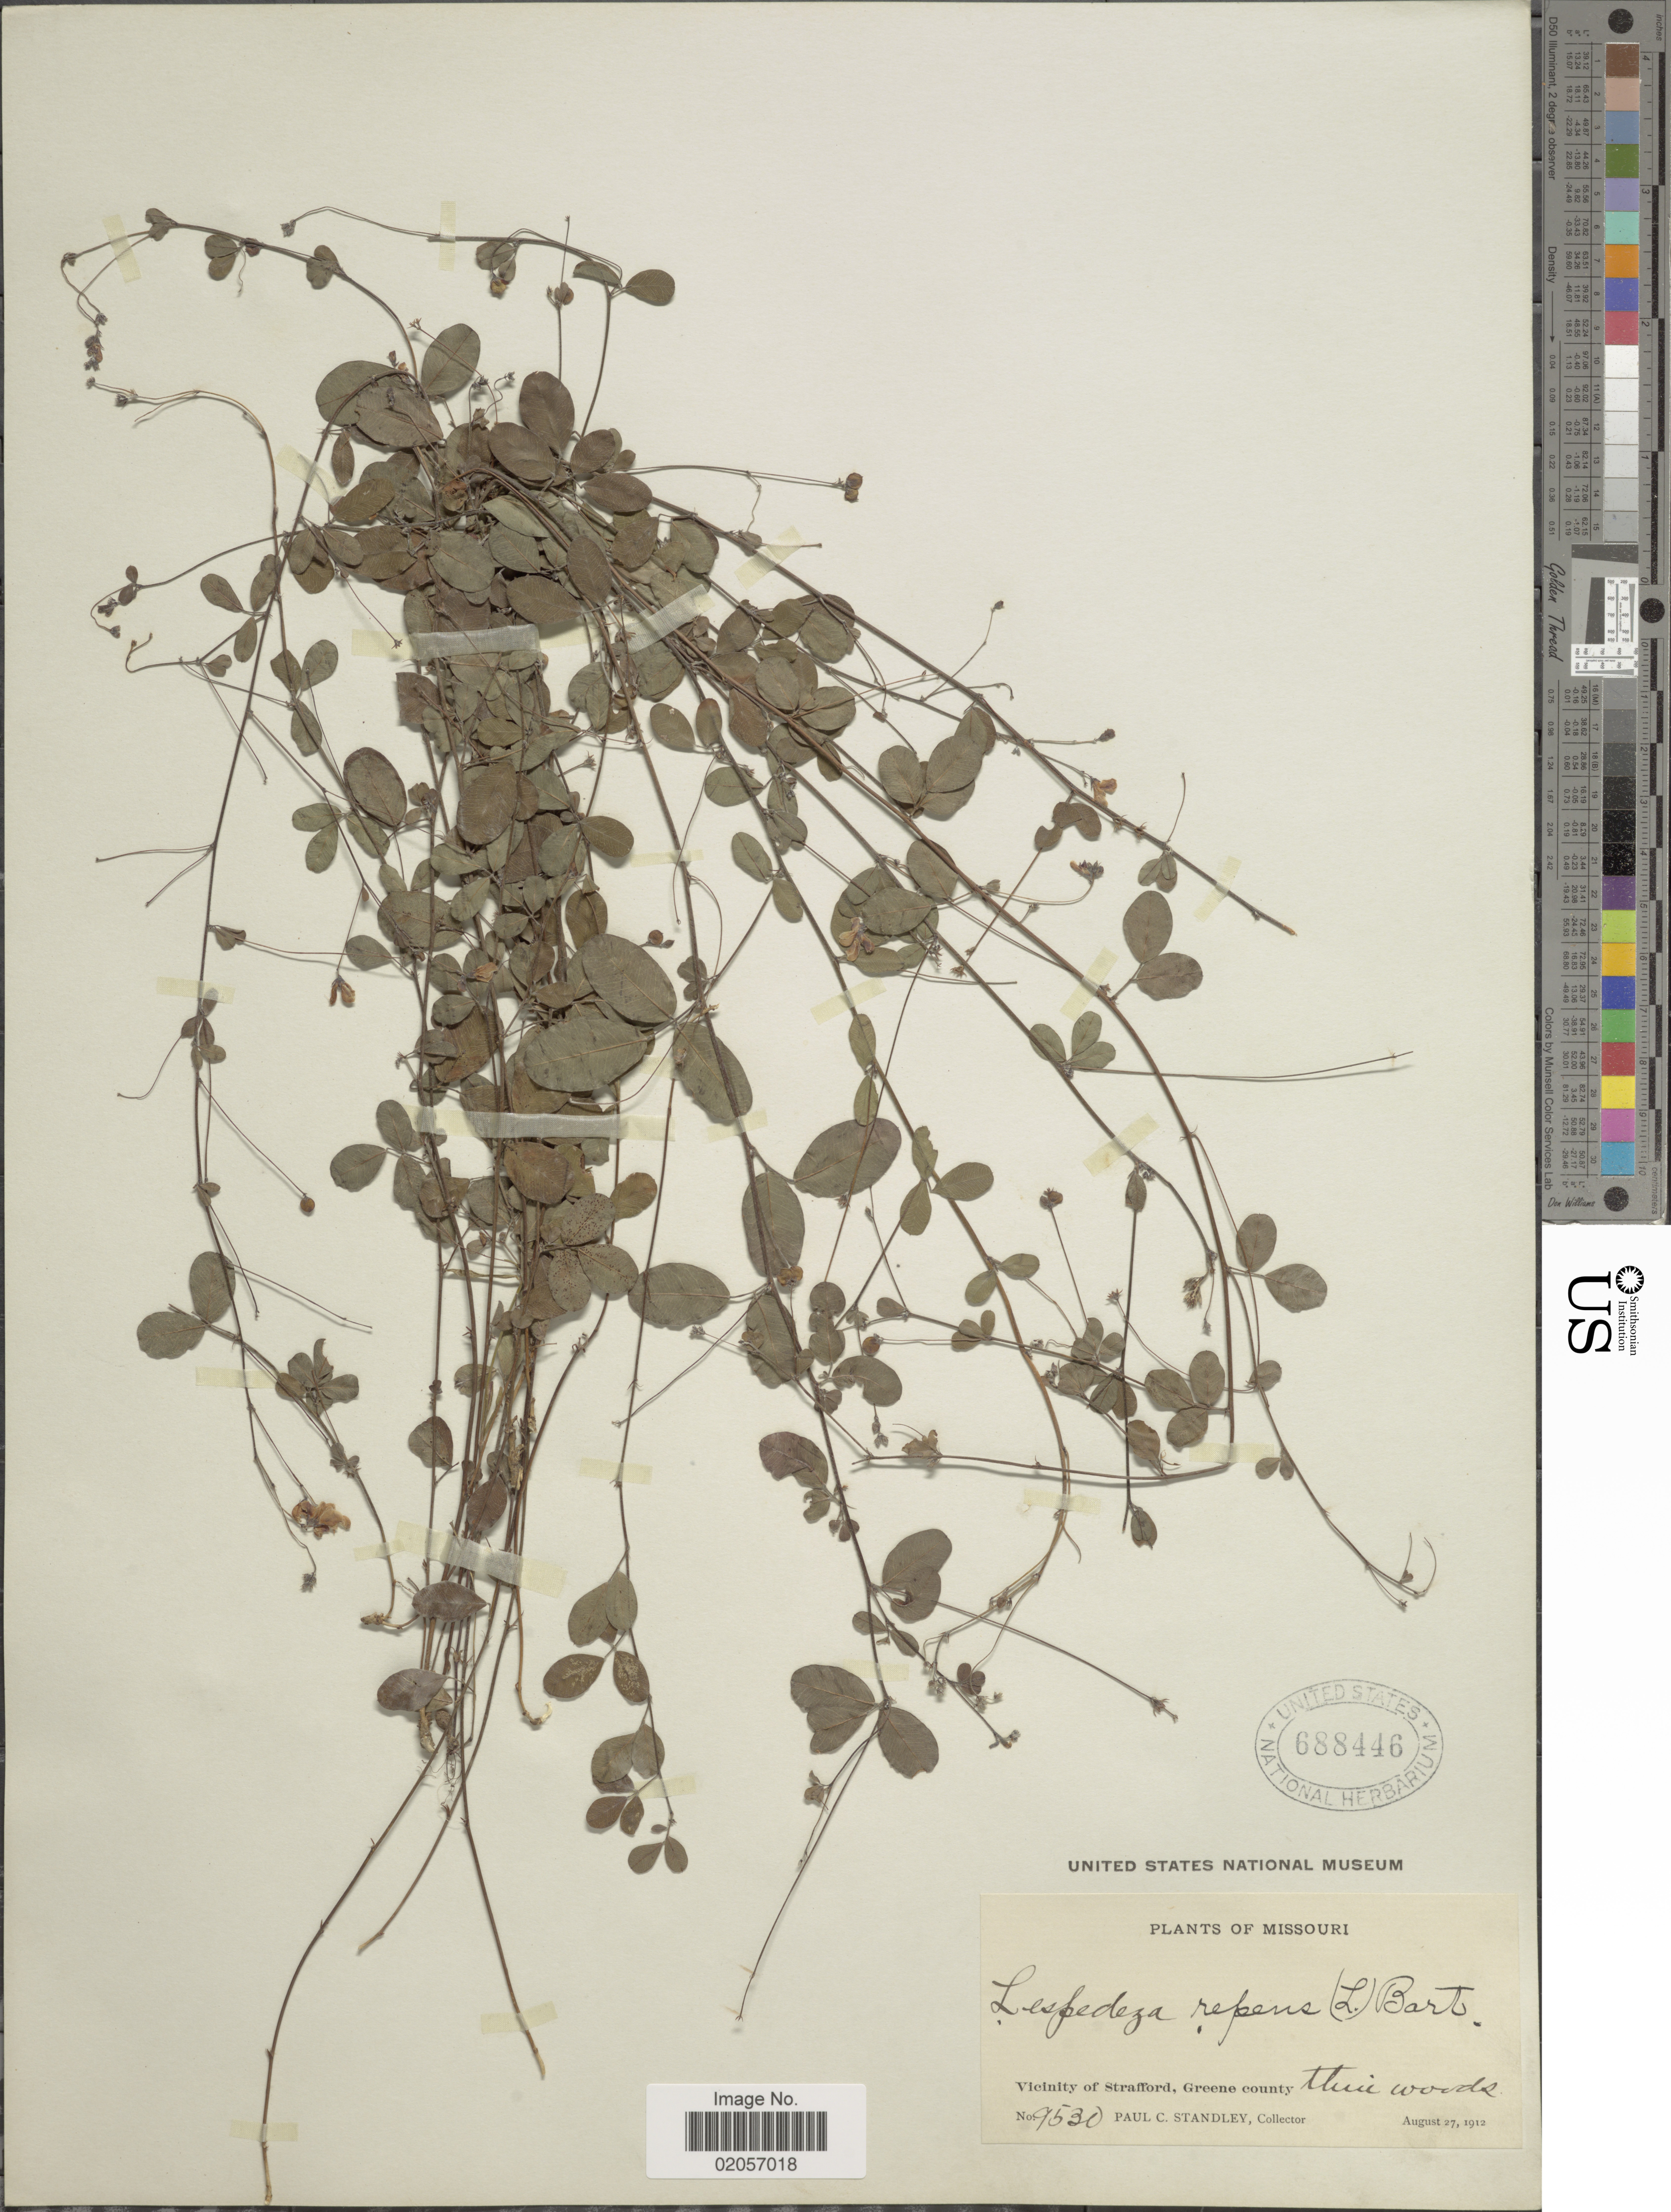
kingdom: Plantae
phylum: Tracheophyta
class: Magnoliopsida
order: Fabales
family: Fabaceae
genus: Lespedeza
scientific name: Lespedeza repens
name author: (L.) W.P.C. Barton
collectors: P. C. Standley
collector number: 9530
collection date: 1912-08-27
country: United States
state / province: Missouri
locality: Vicinity of Strafford, Greene County, thin woods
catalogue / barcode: US 688446